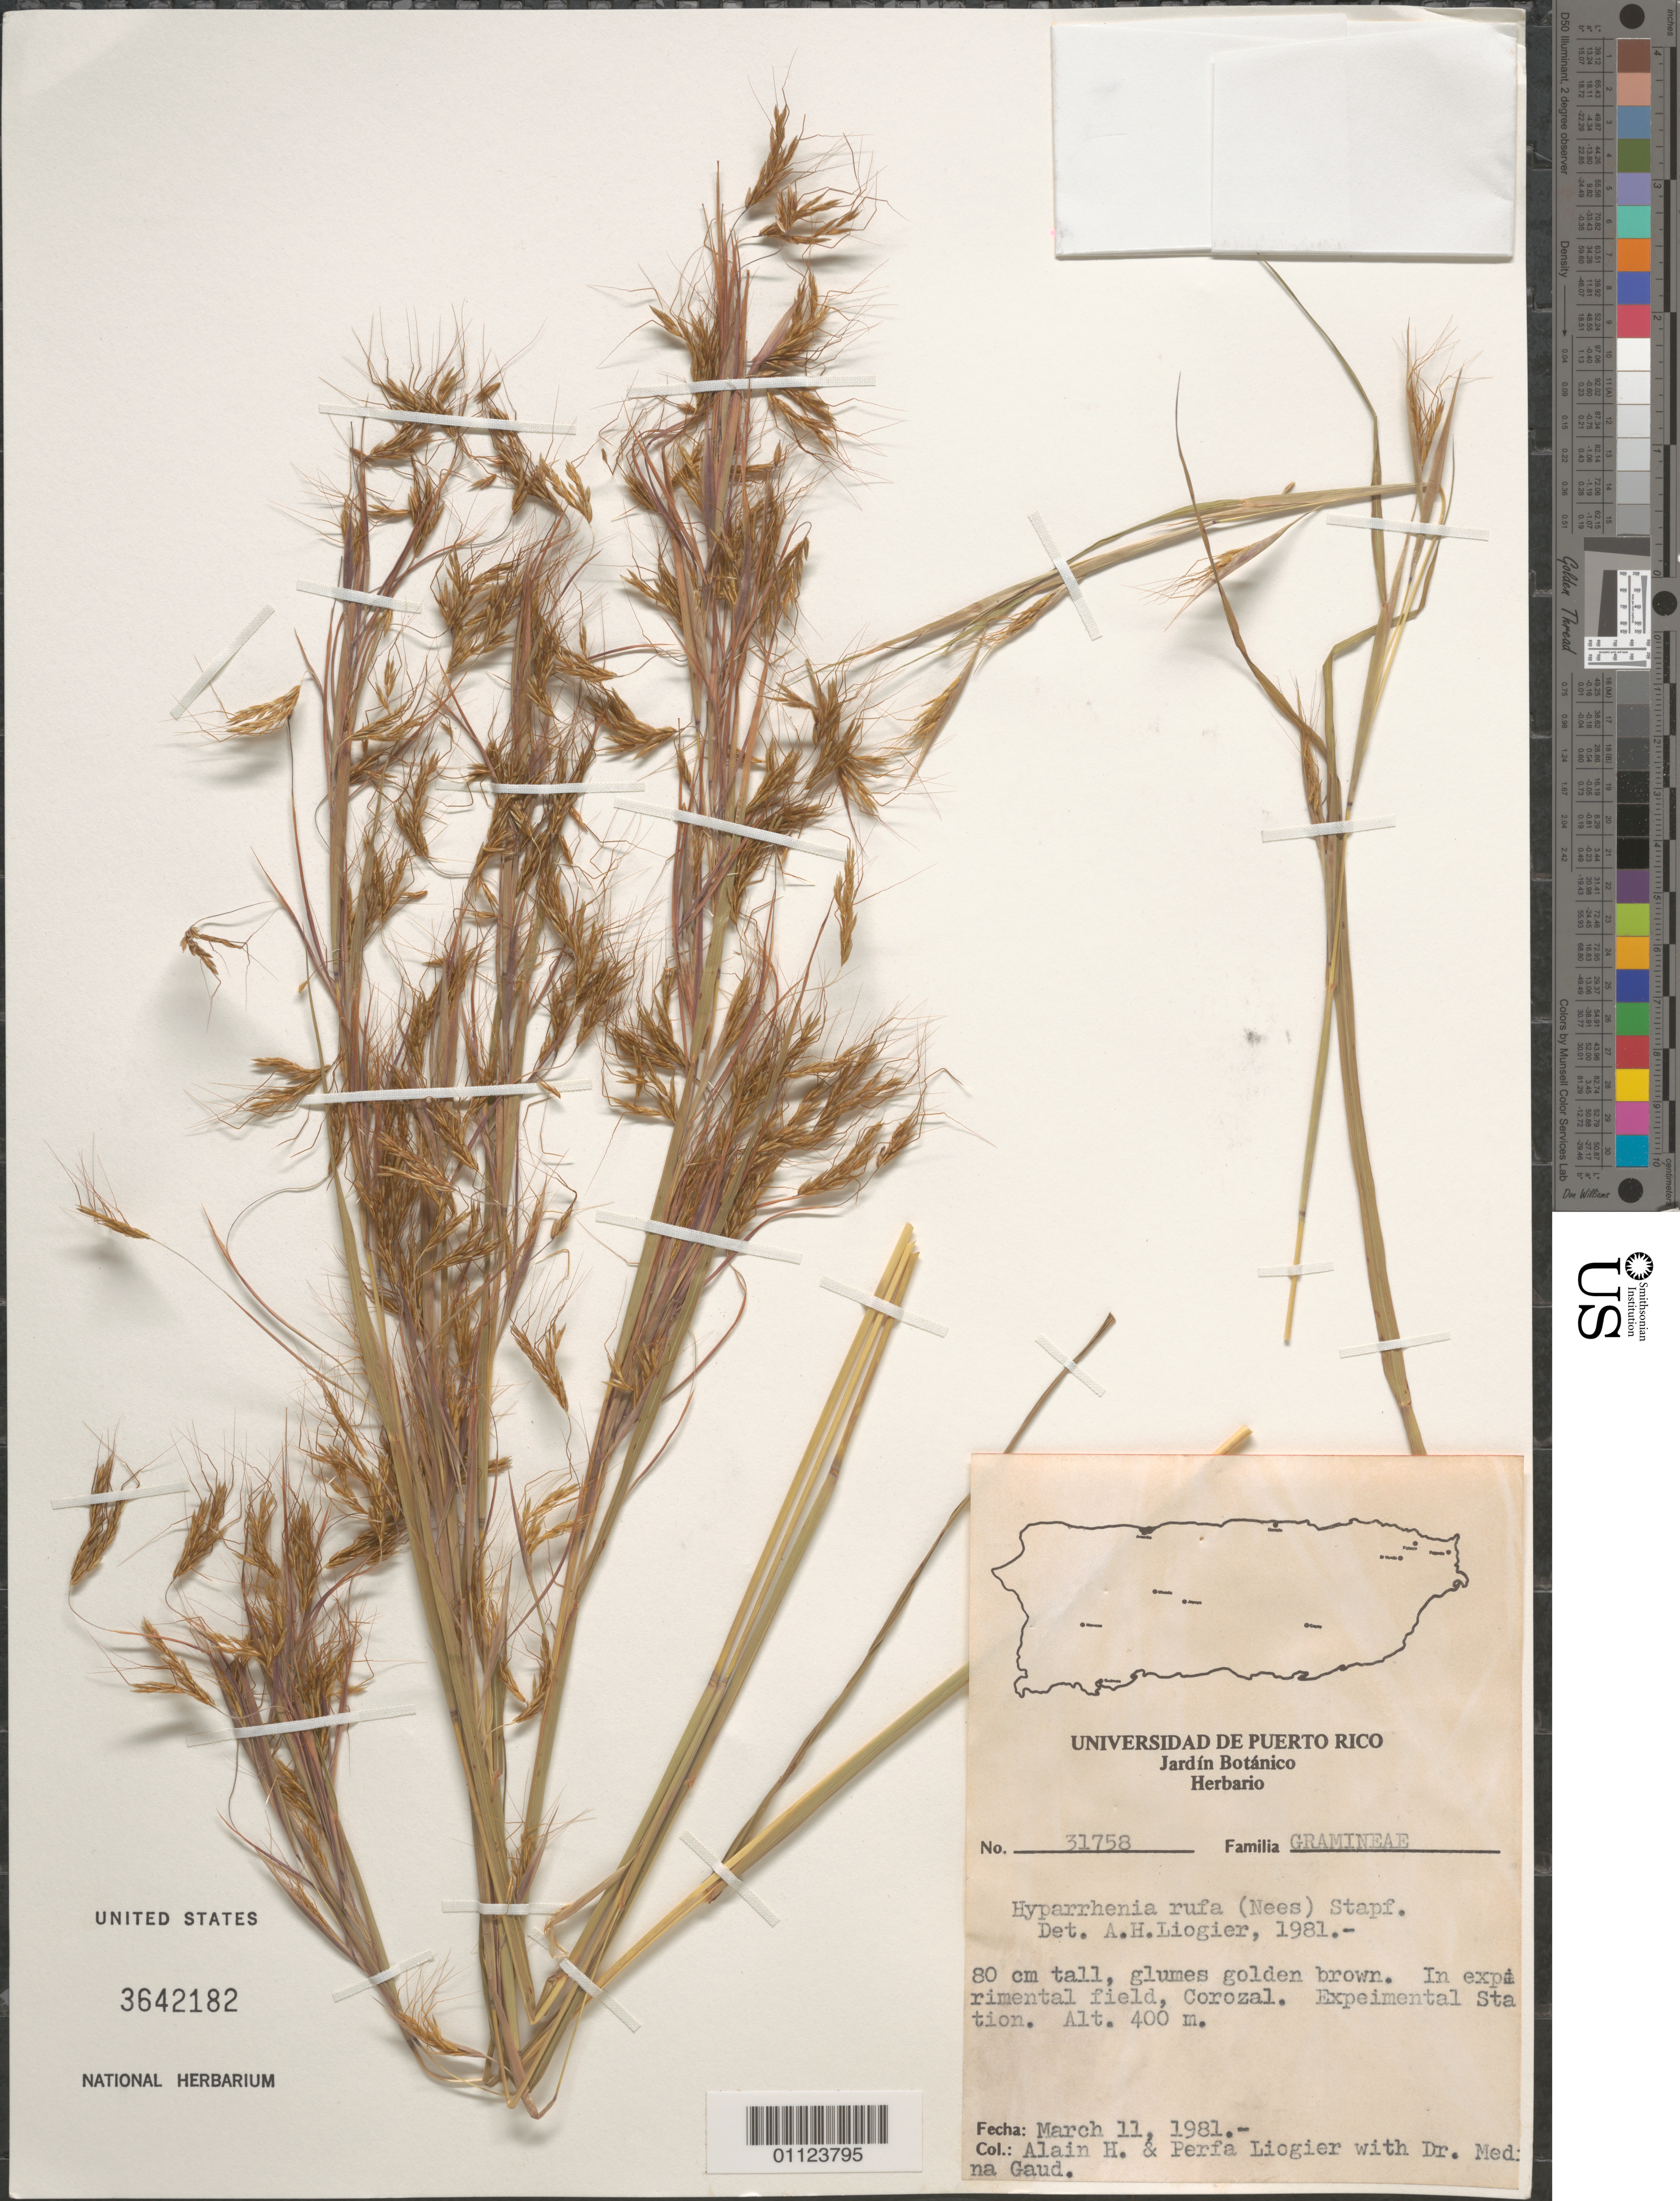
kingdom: Plantae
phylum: Tracheophyta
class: Liliopsida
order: Poales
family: Poaceae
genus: Hyparrhenia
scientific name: Hyparrhenia rufa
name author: (Nees) Stapf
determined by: Liogier, Alain H.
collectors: A. H. Liogier, M. P. Liogier & M. Gaud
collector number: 31758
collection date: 1981-03-11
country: Puerto Rico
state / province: Corozal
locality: Experimental Station, Corozal.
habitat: In experimental field.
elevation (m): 400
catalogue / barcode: US 3642182